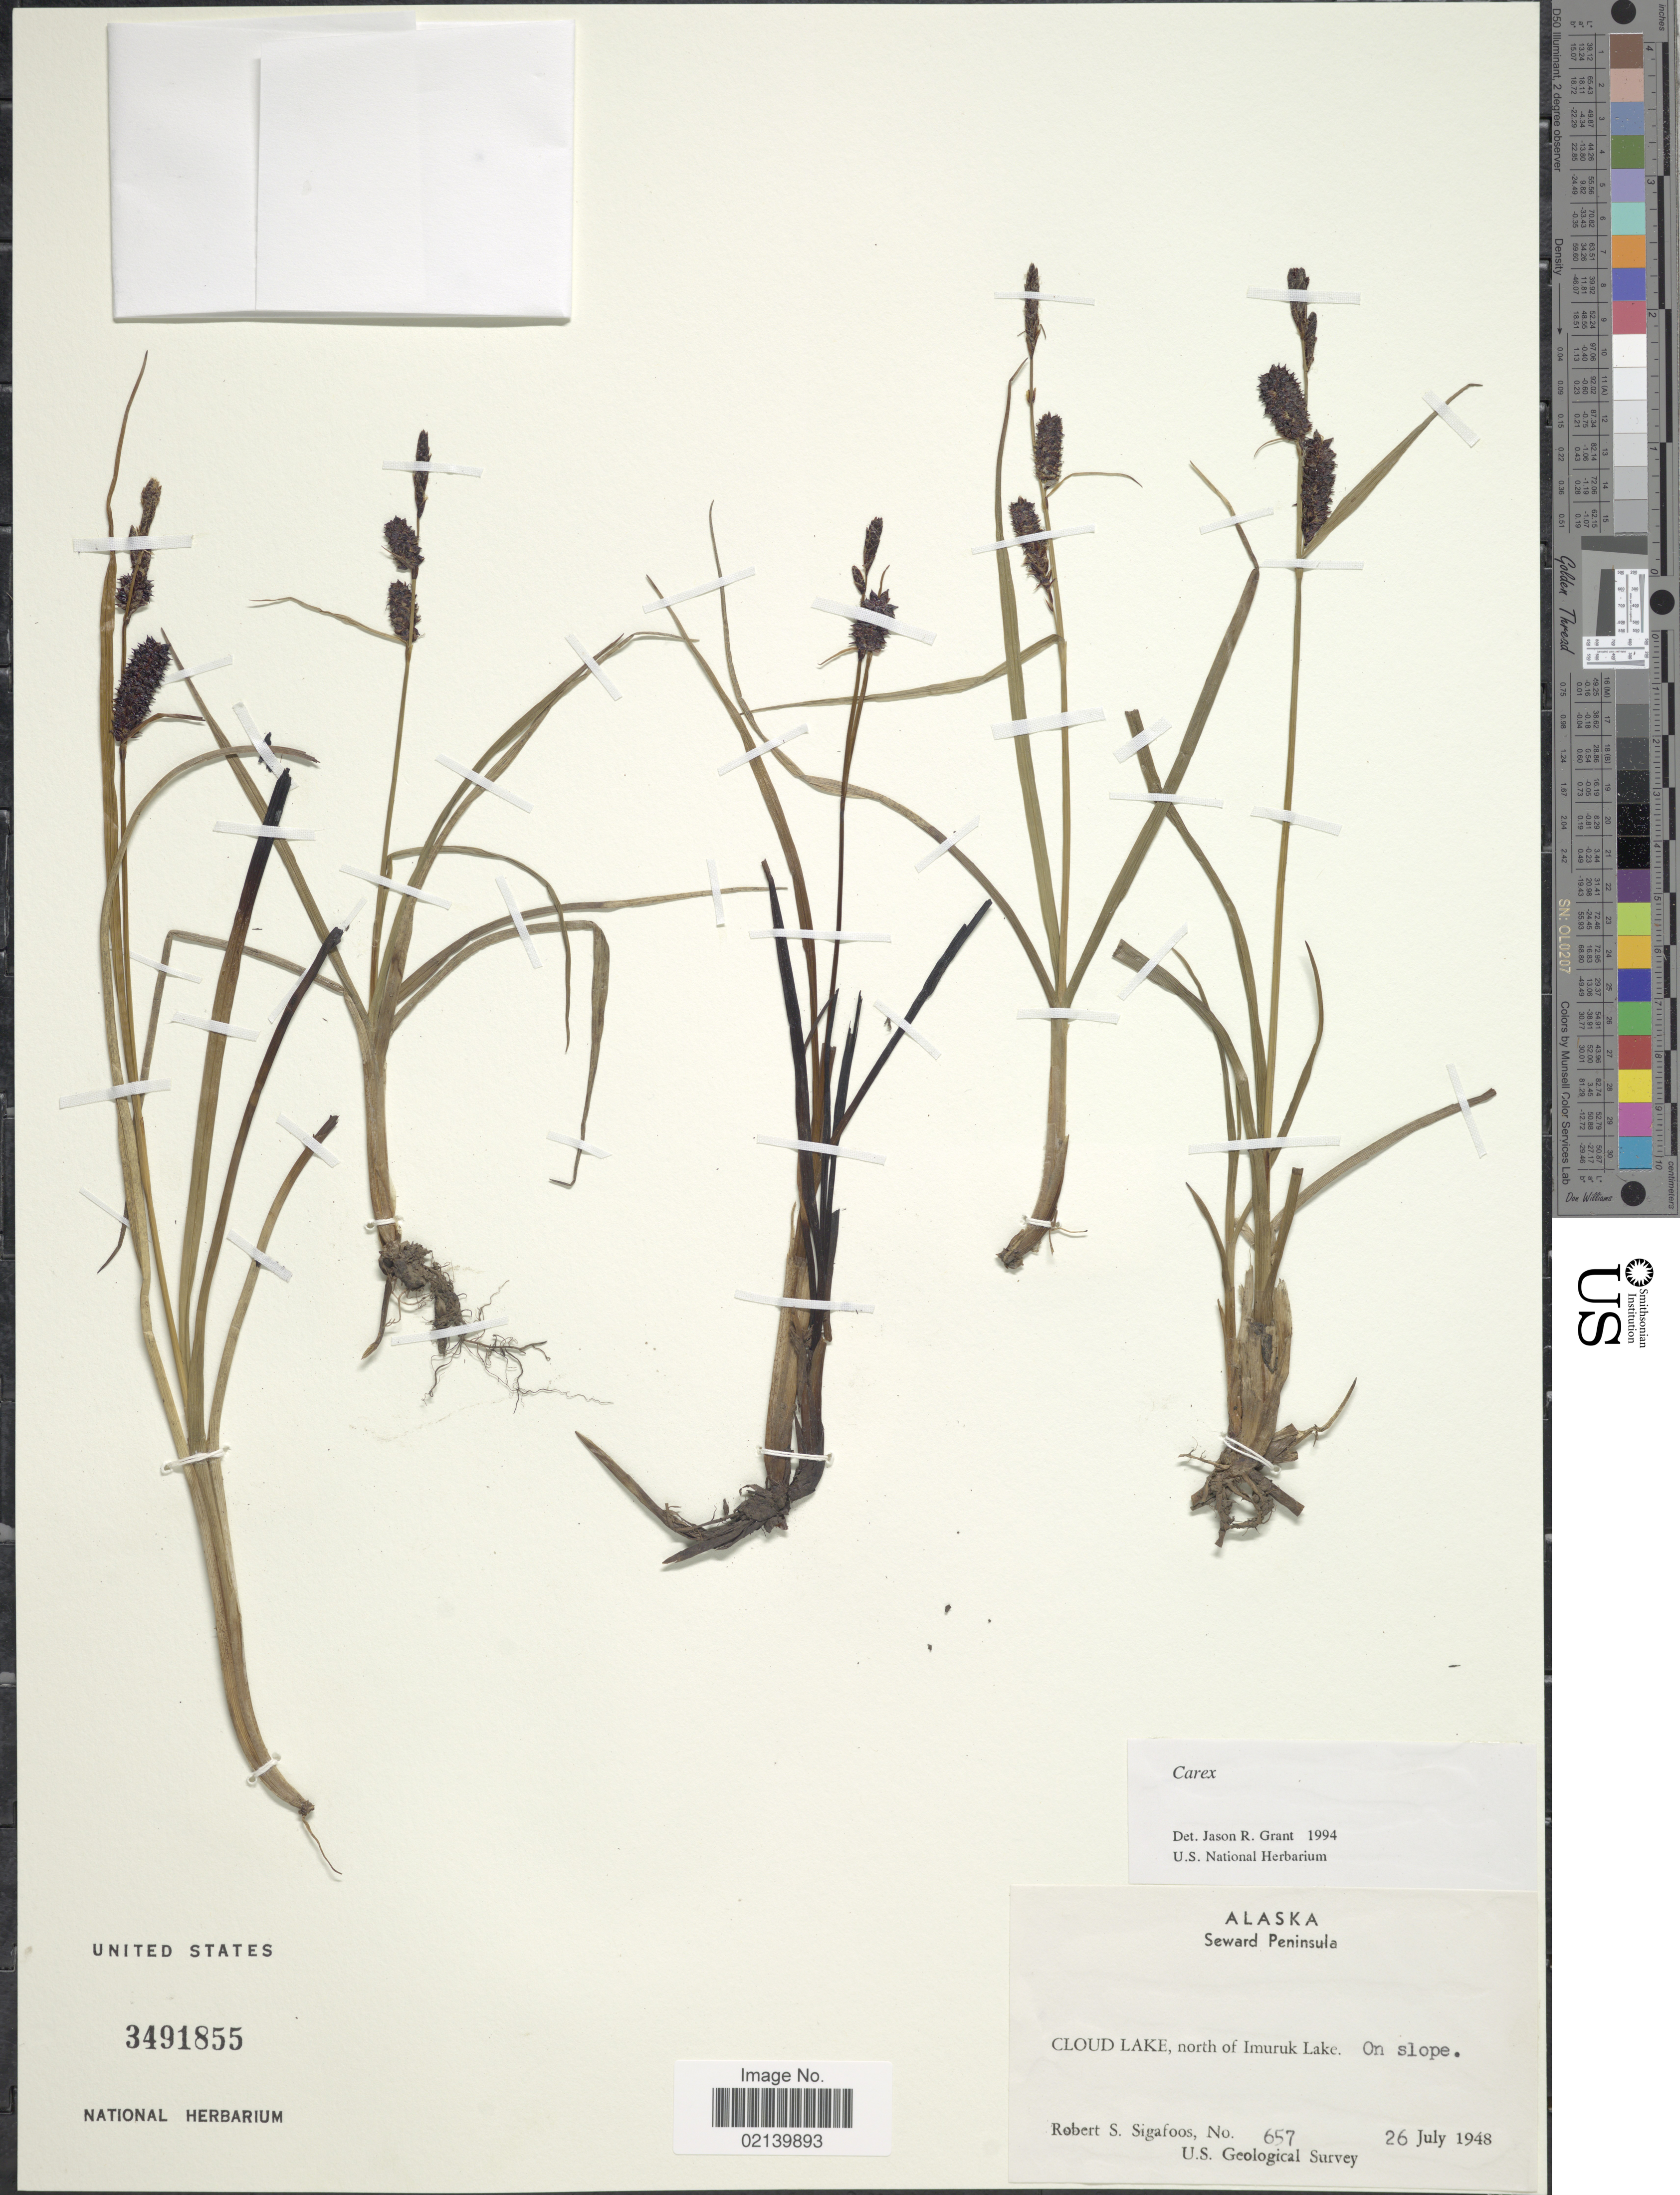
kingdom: Plantae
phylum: Tracheophyta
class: Liliopsida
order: Poales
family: Cyperaceae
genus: Carex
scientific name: Carex sp.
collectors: R. Sigafoos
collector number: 657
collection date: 1948-07-26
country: United States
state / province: Alaska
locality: Alaska, Seward Peninsula. Cloud Lake, North of Imuruk Lake, On slope.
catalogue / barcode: US 3491855